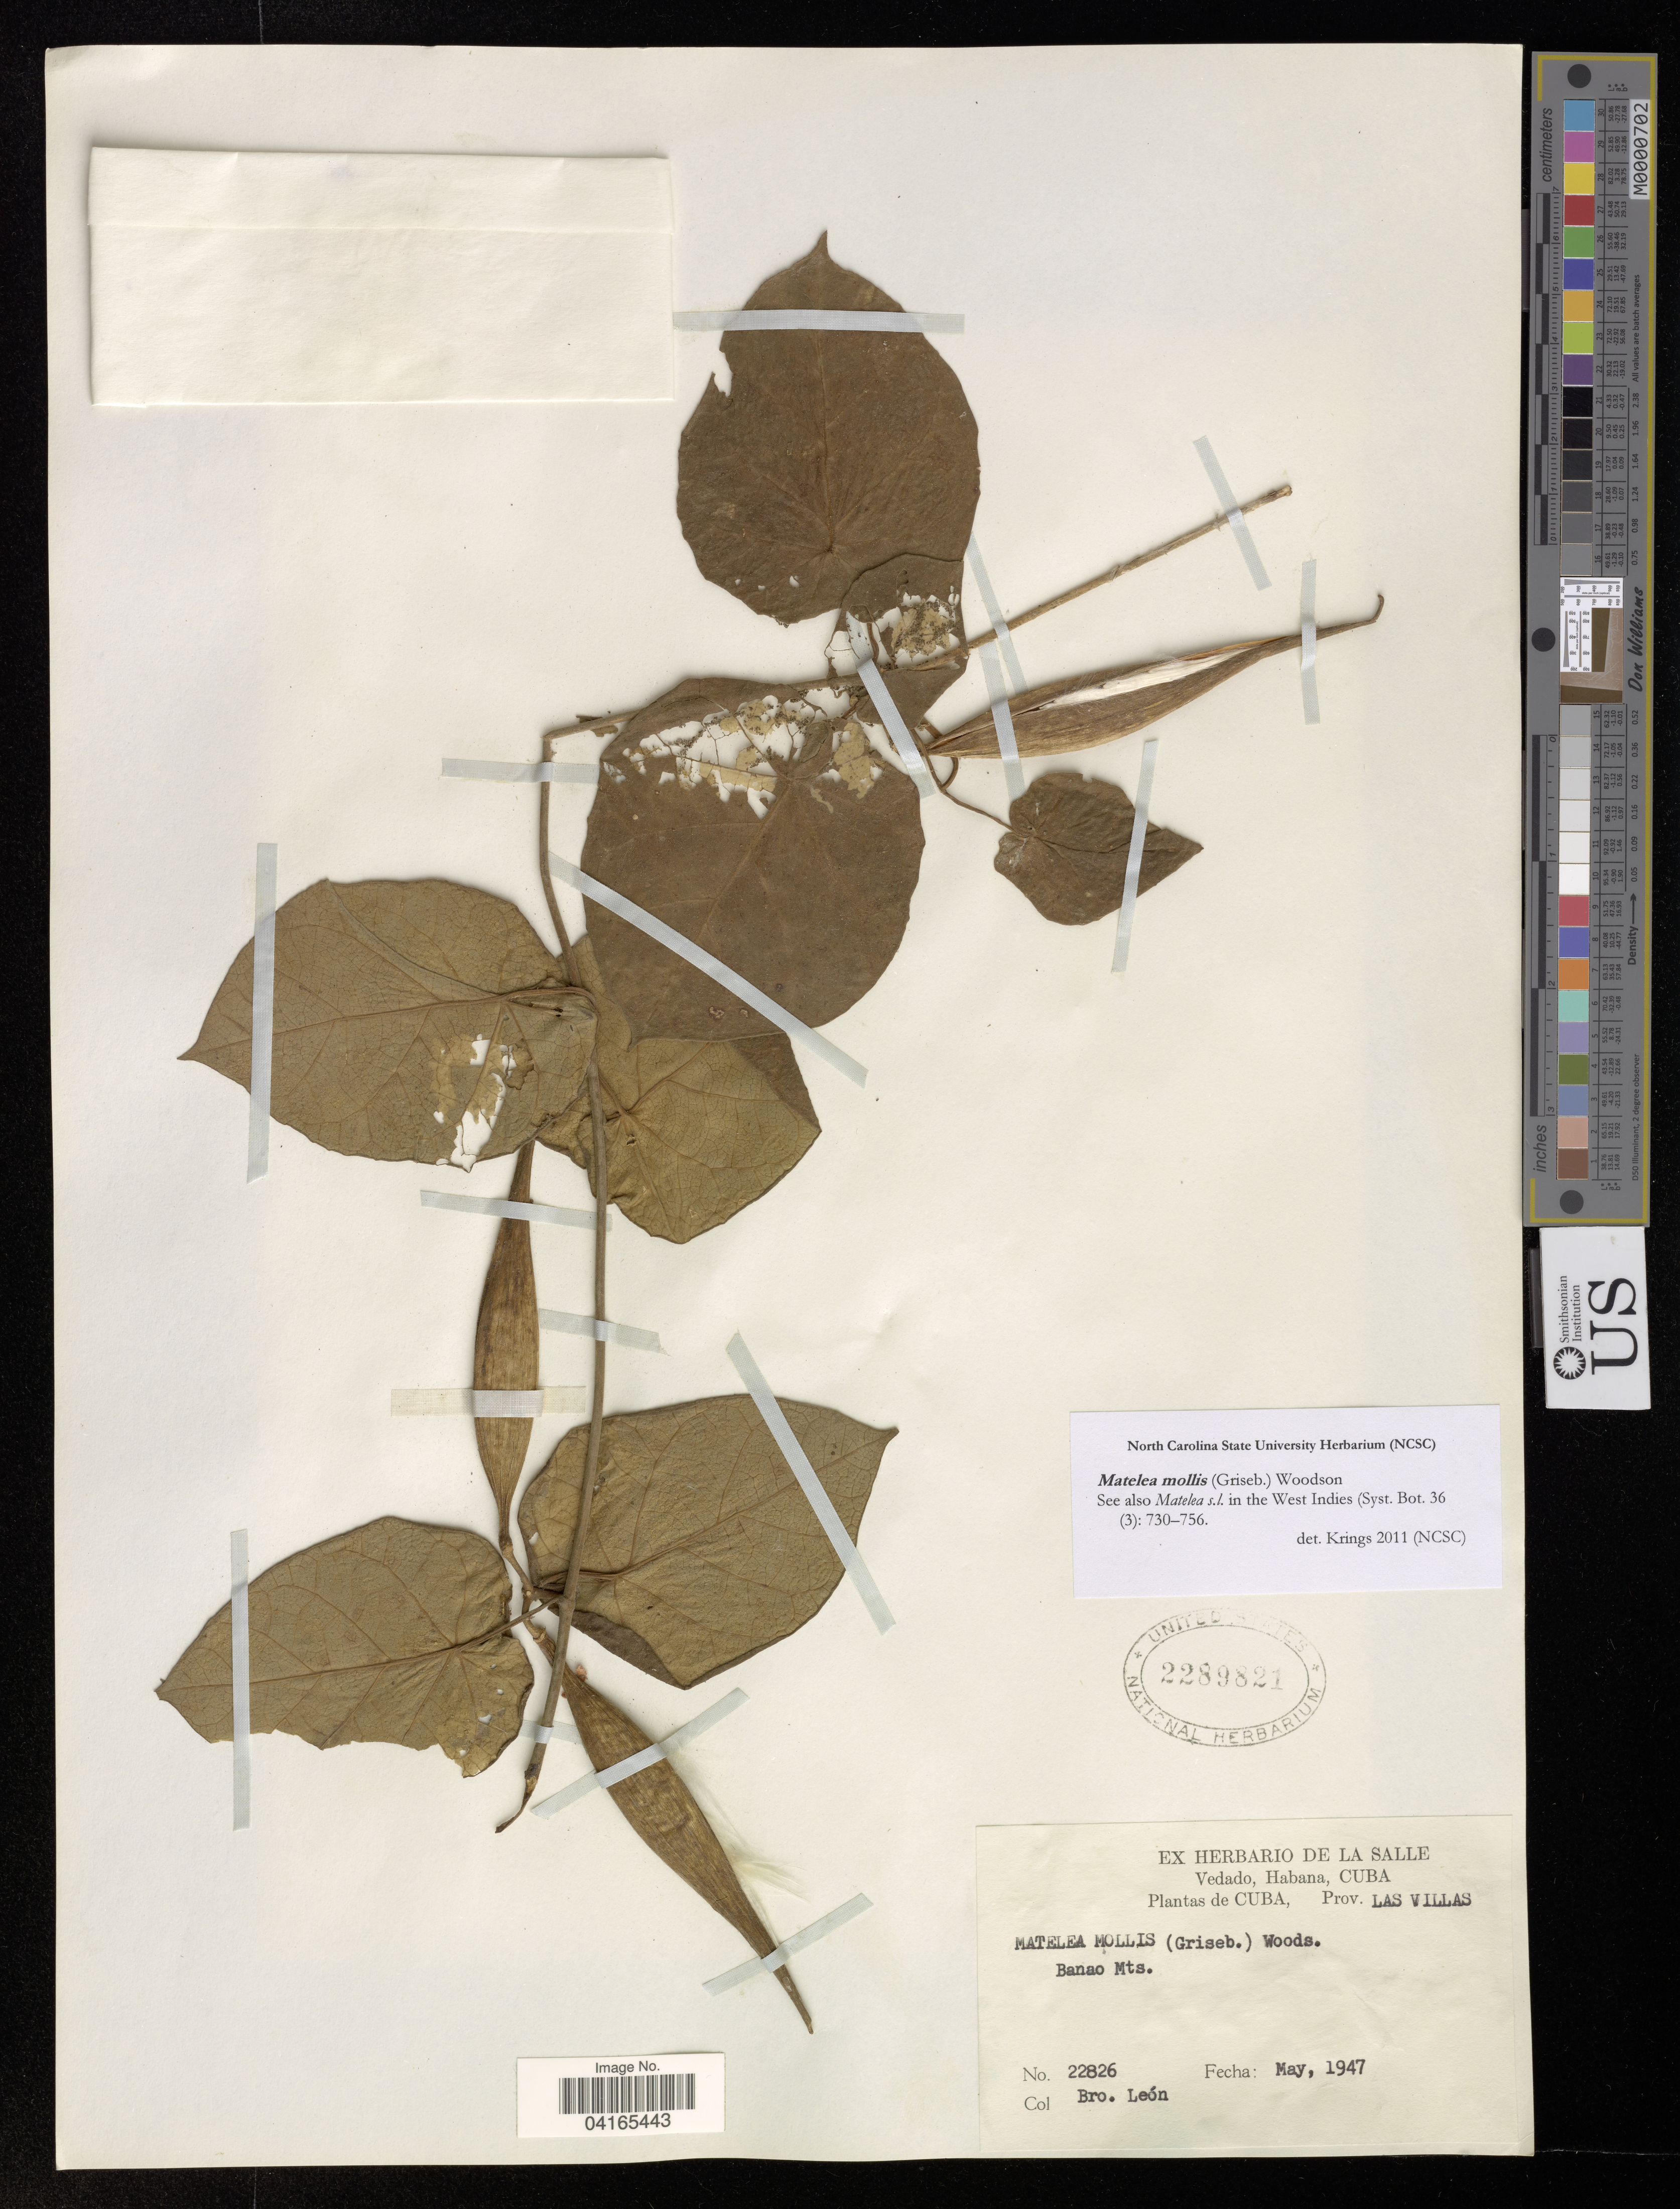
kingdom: Plantae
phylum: Tracheophyta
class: Magnoliopsida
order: Gentianales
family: Apocynaceae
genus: Matelea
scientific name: Matelea mollis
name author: (Griseb.) Woodson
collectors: Bro. León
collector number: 22826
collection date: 1947-05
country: Cuba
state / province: La Habana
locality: Vedado. Prov. Las Villas. Banao Mts.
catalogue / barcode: US 2289821